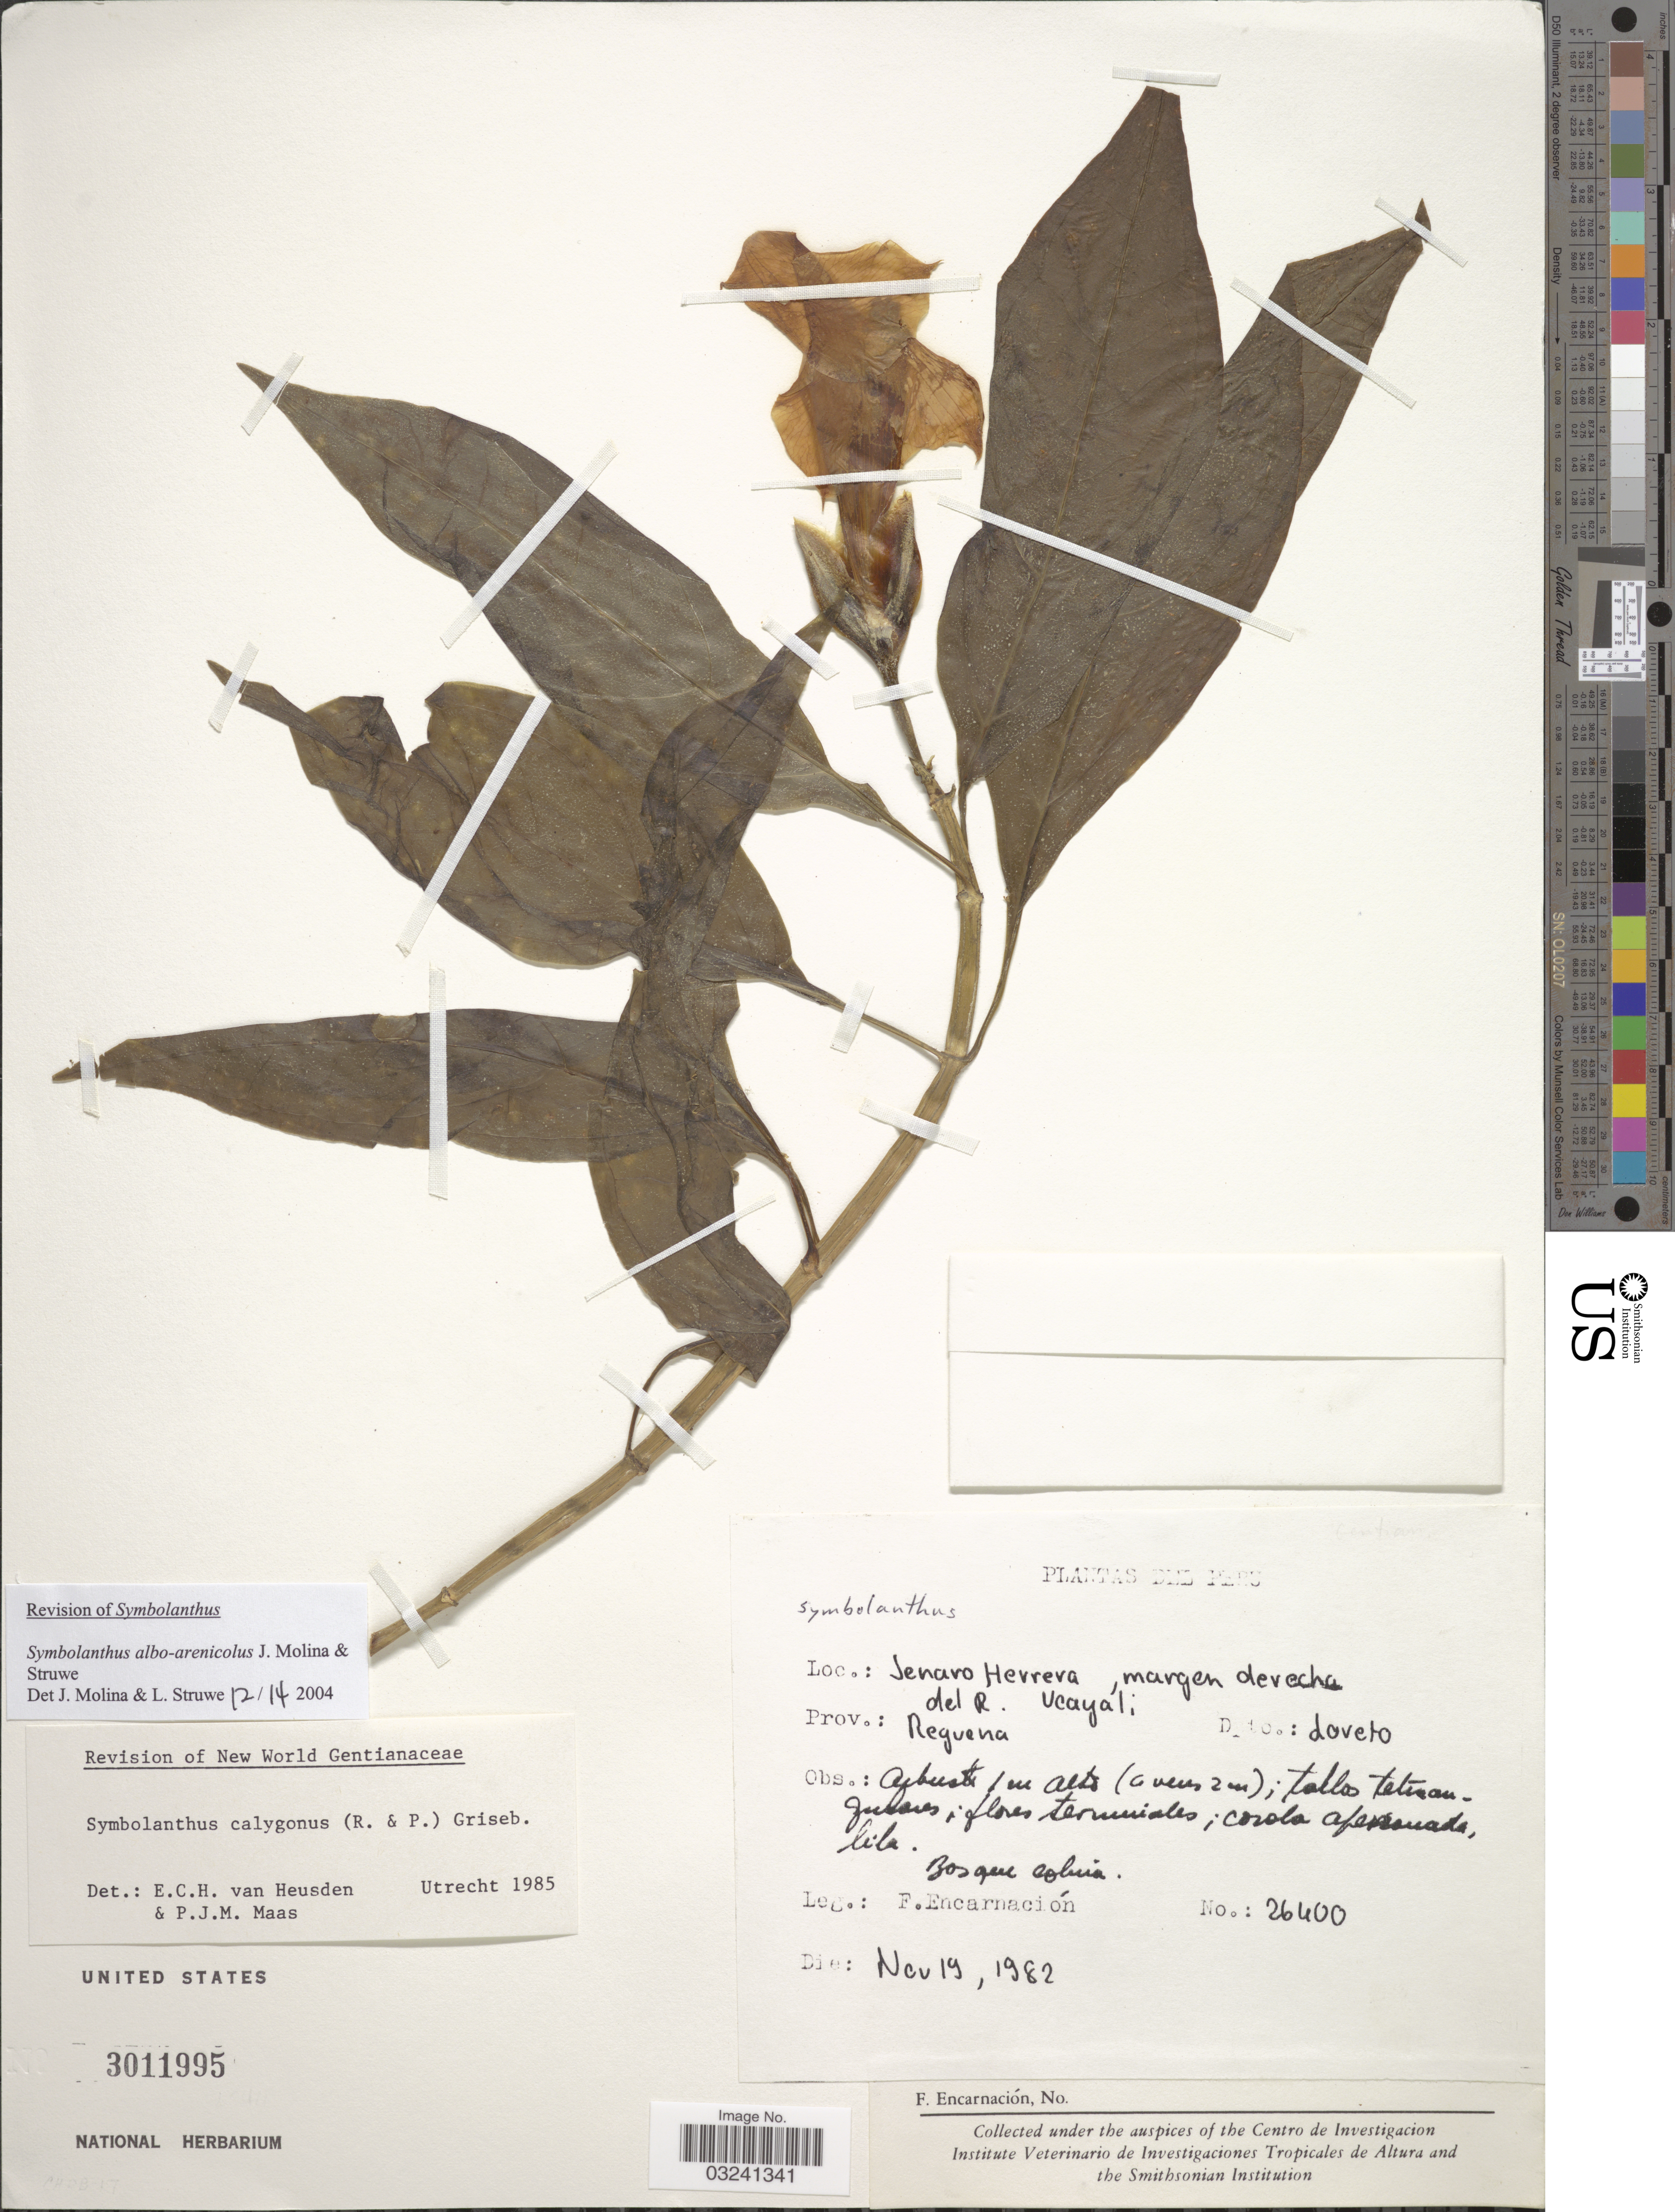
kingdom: Plantae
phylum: Tracheophyta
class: Magnoliopsida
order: Gentianales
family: Gentianaceae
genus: Symbolanthus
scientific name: Symbolanthus alboarenicola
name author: J.E. Molina & Struwe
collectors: F. Encarnación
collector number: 26400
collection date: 1982-11-19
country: Peru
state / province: Loreto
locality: Jenaro Herrera, margen derecha del R. Ucayali. Prov.: Reguena, Dpto.: Loreto.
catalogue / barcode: US 3011995